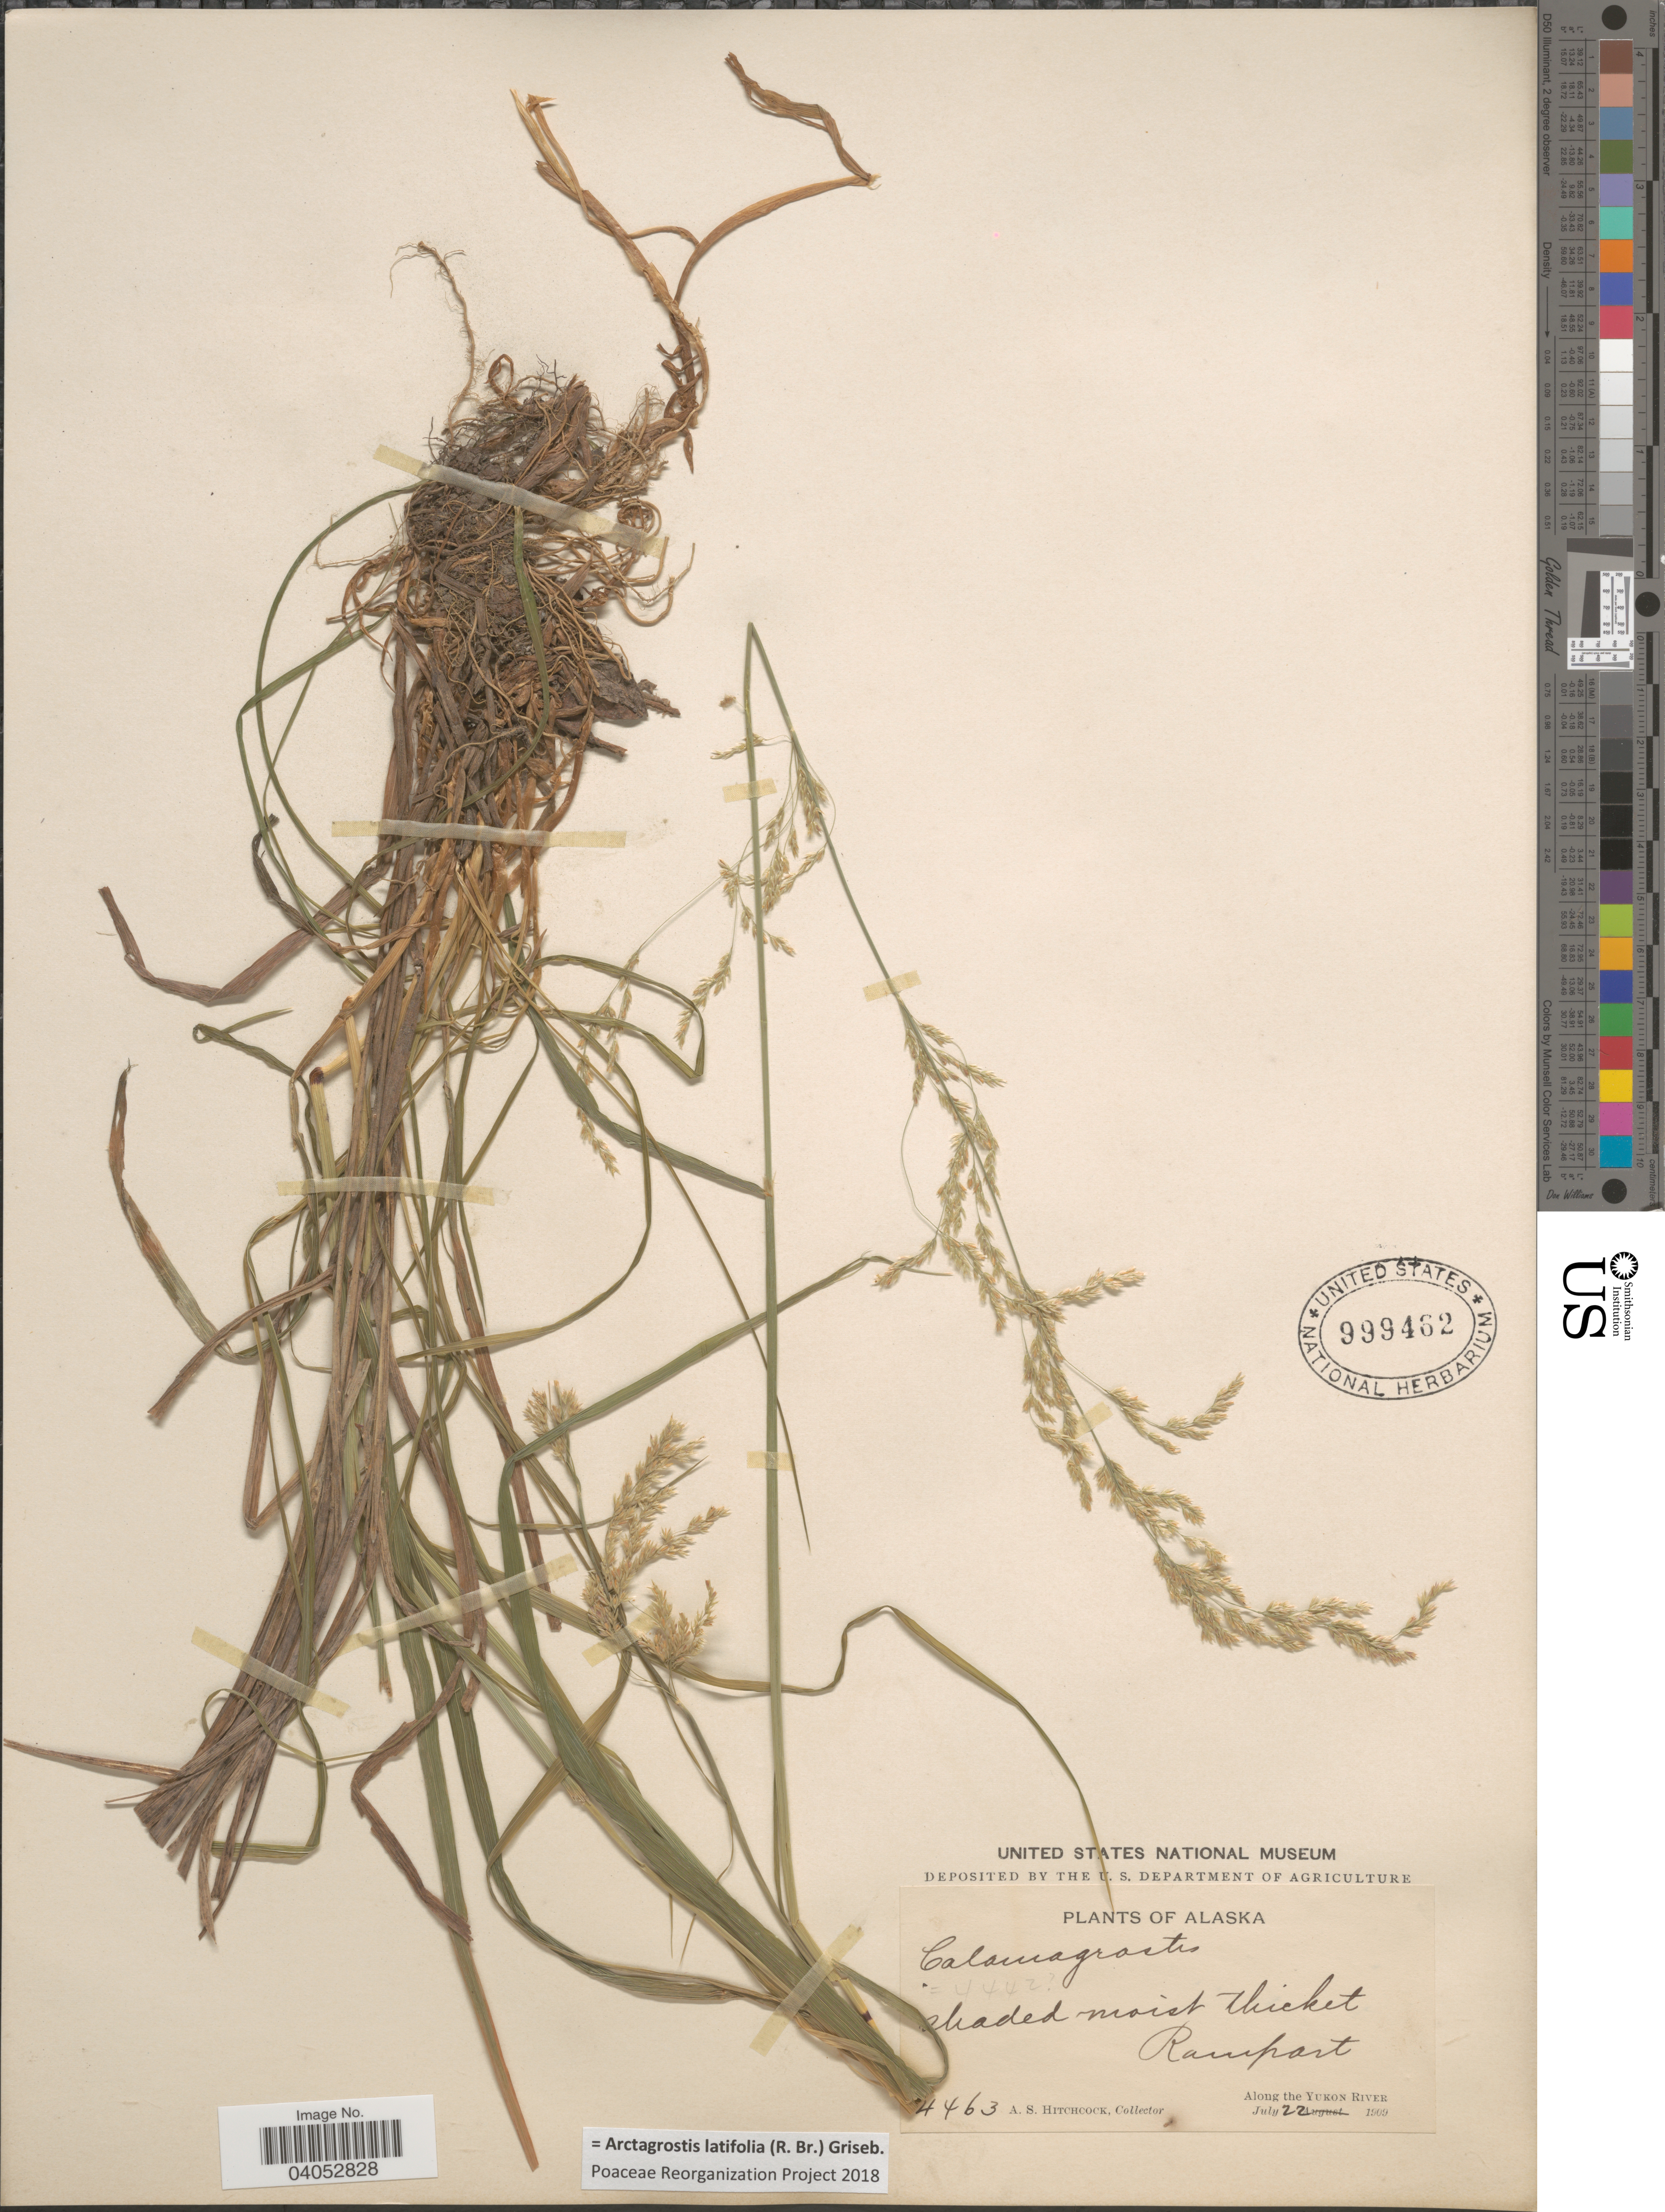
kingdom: Plantae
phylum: Tracheophyta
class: Liliopsida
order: Poales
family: Poaceae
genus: Arctagrostis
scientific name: Arctagrostis latifolia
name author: (R. Br.) Griseb.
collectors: A. S. Hitchcock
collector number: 4463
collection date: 1909-07-22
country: United States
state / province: Alaska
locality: Rampart. Along the Yukon River.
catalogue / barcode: US 999462